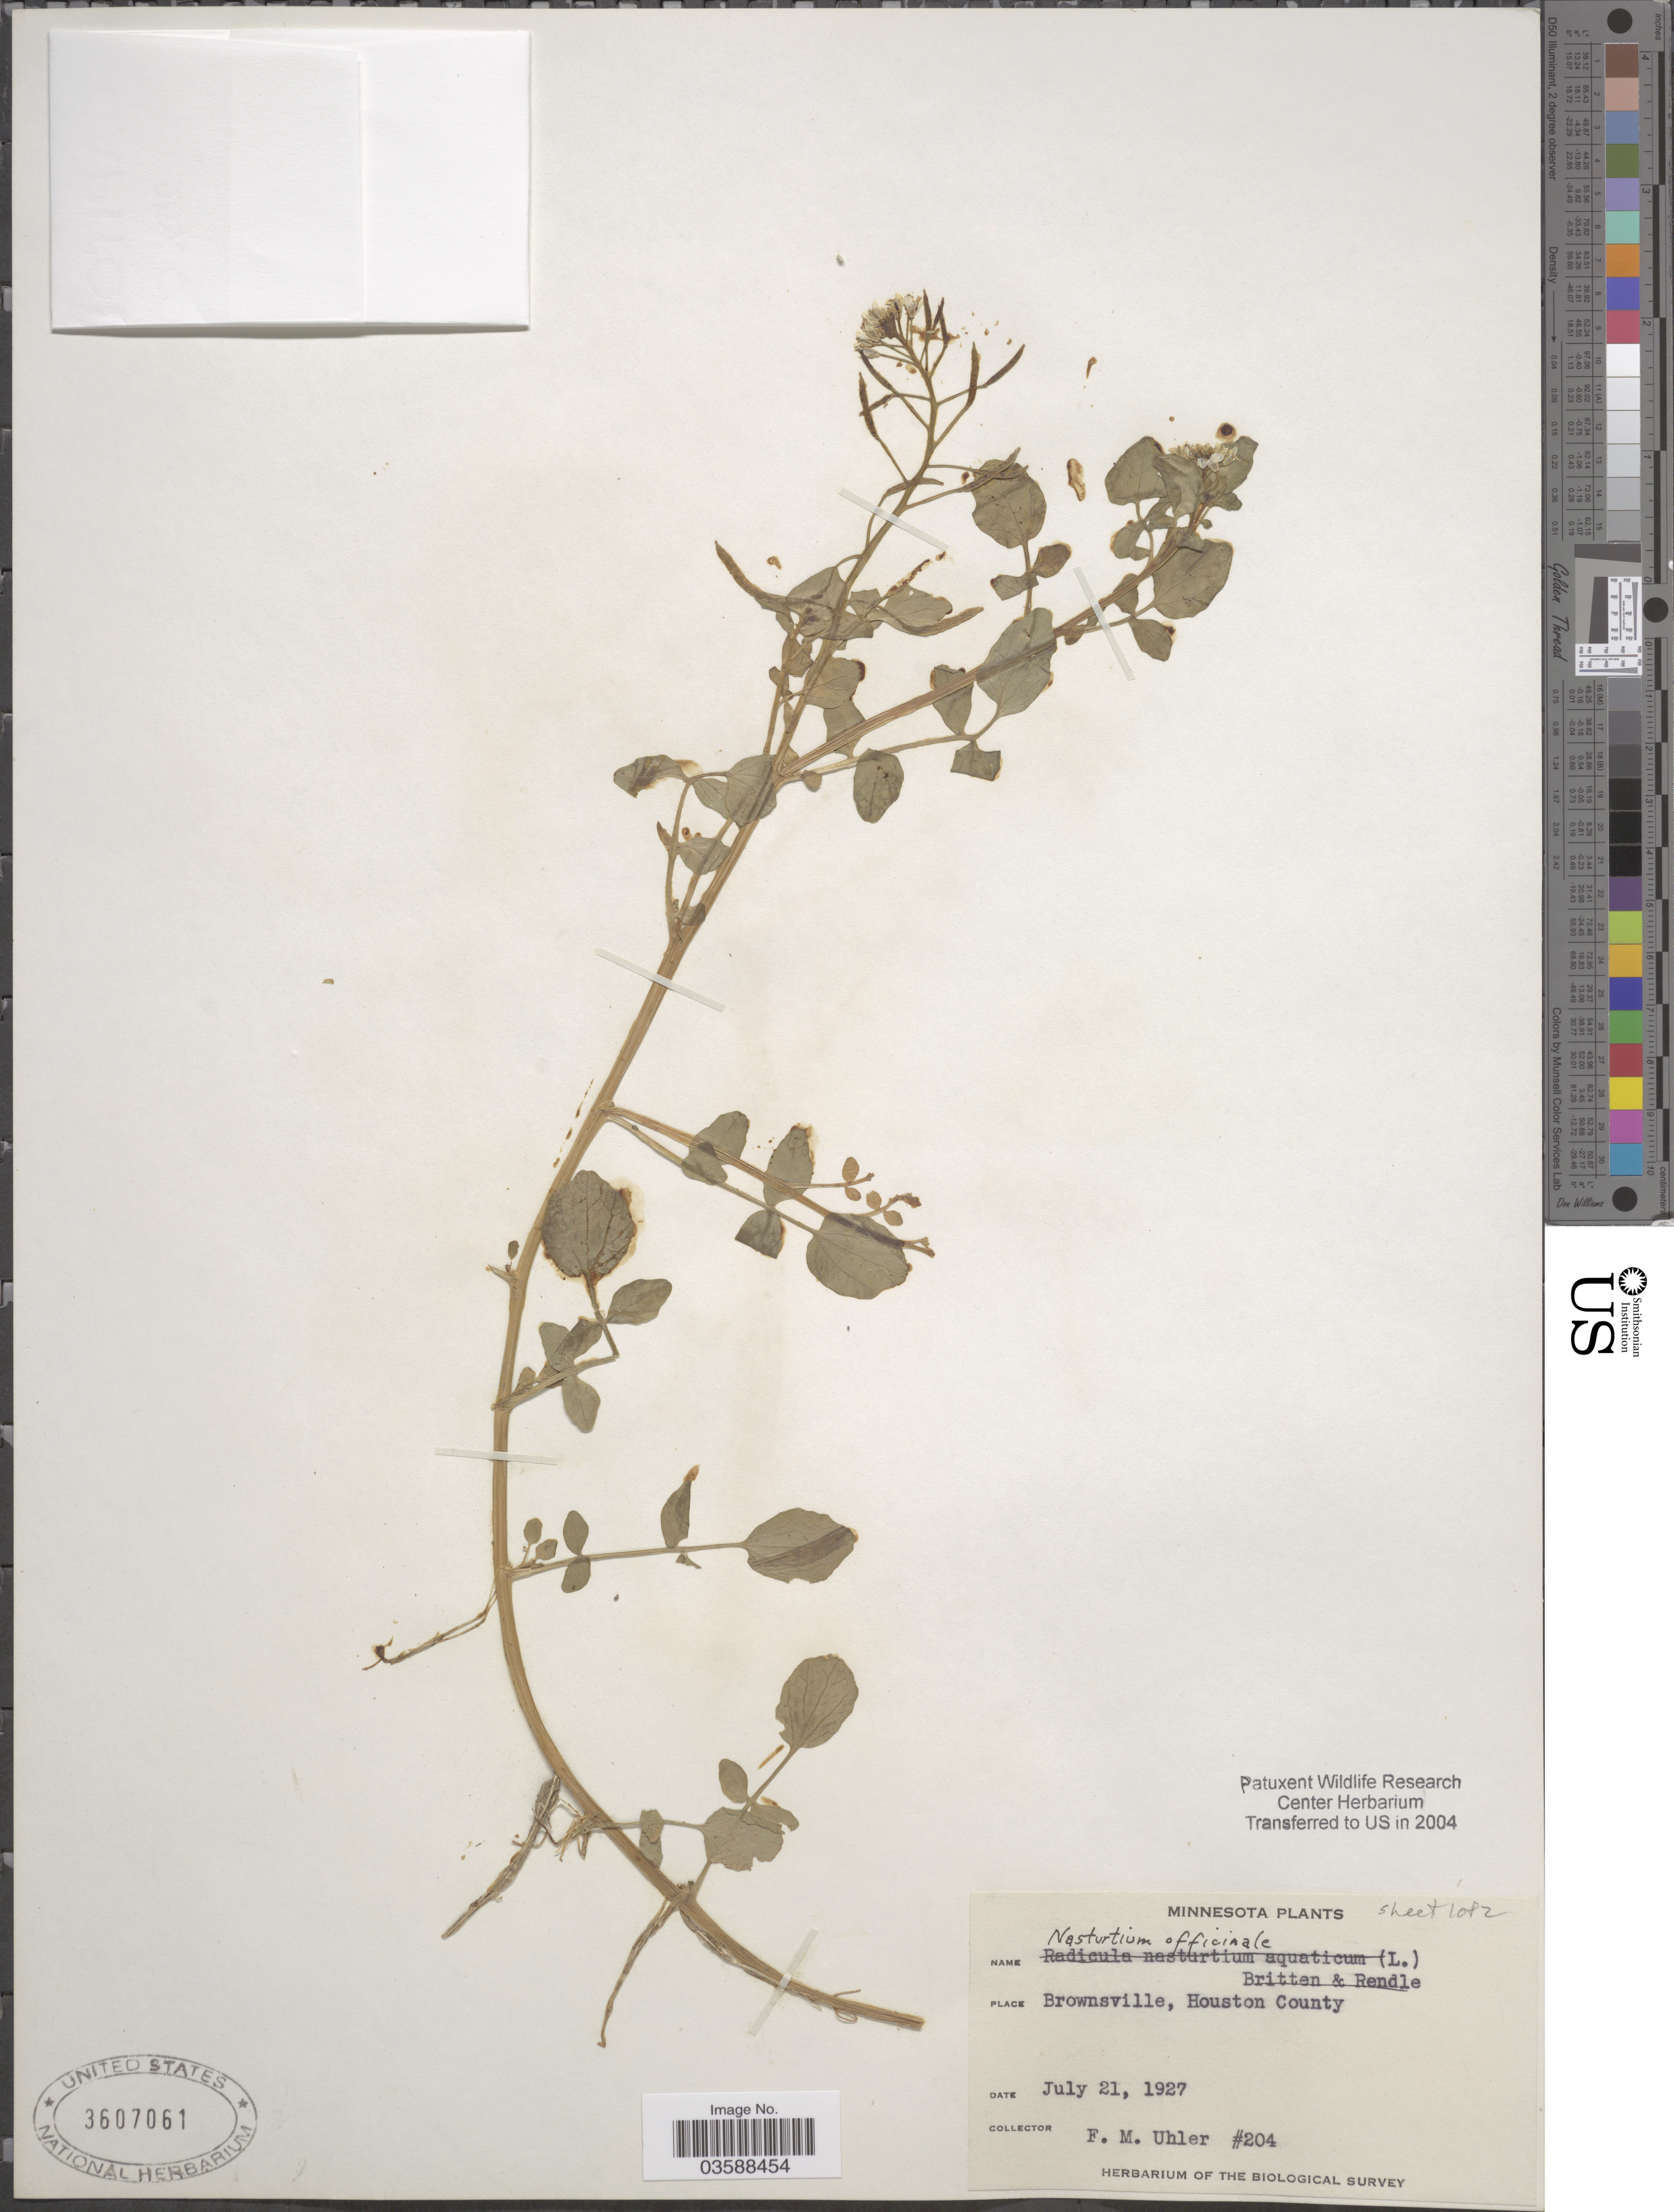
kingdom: Plantae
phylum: Tracheophyta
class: Magnoliopsida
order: Brassicales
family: Brassicaceae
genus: Nasturtium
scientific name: Nasturtium officinale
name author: R. Br.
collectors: F. M. Uhler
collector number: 204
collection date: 1927-07-21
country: United States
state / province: Minnesota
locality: Brownsville, Houston County.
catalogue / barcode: US 3607061